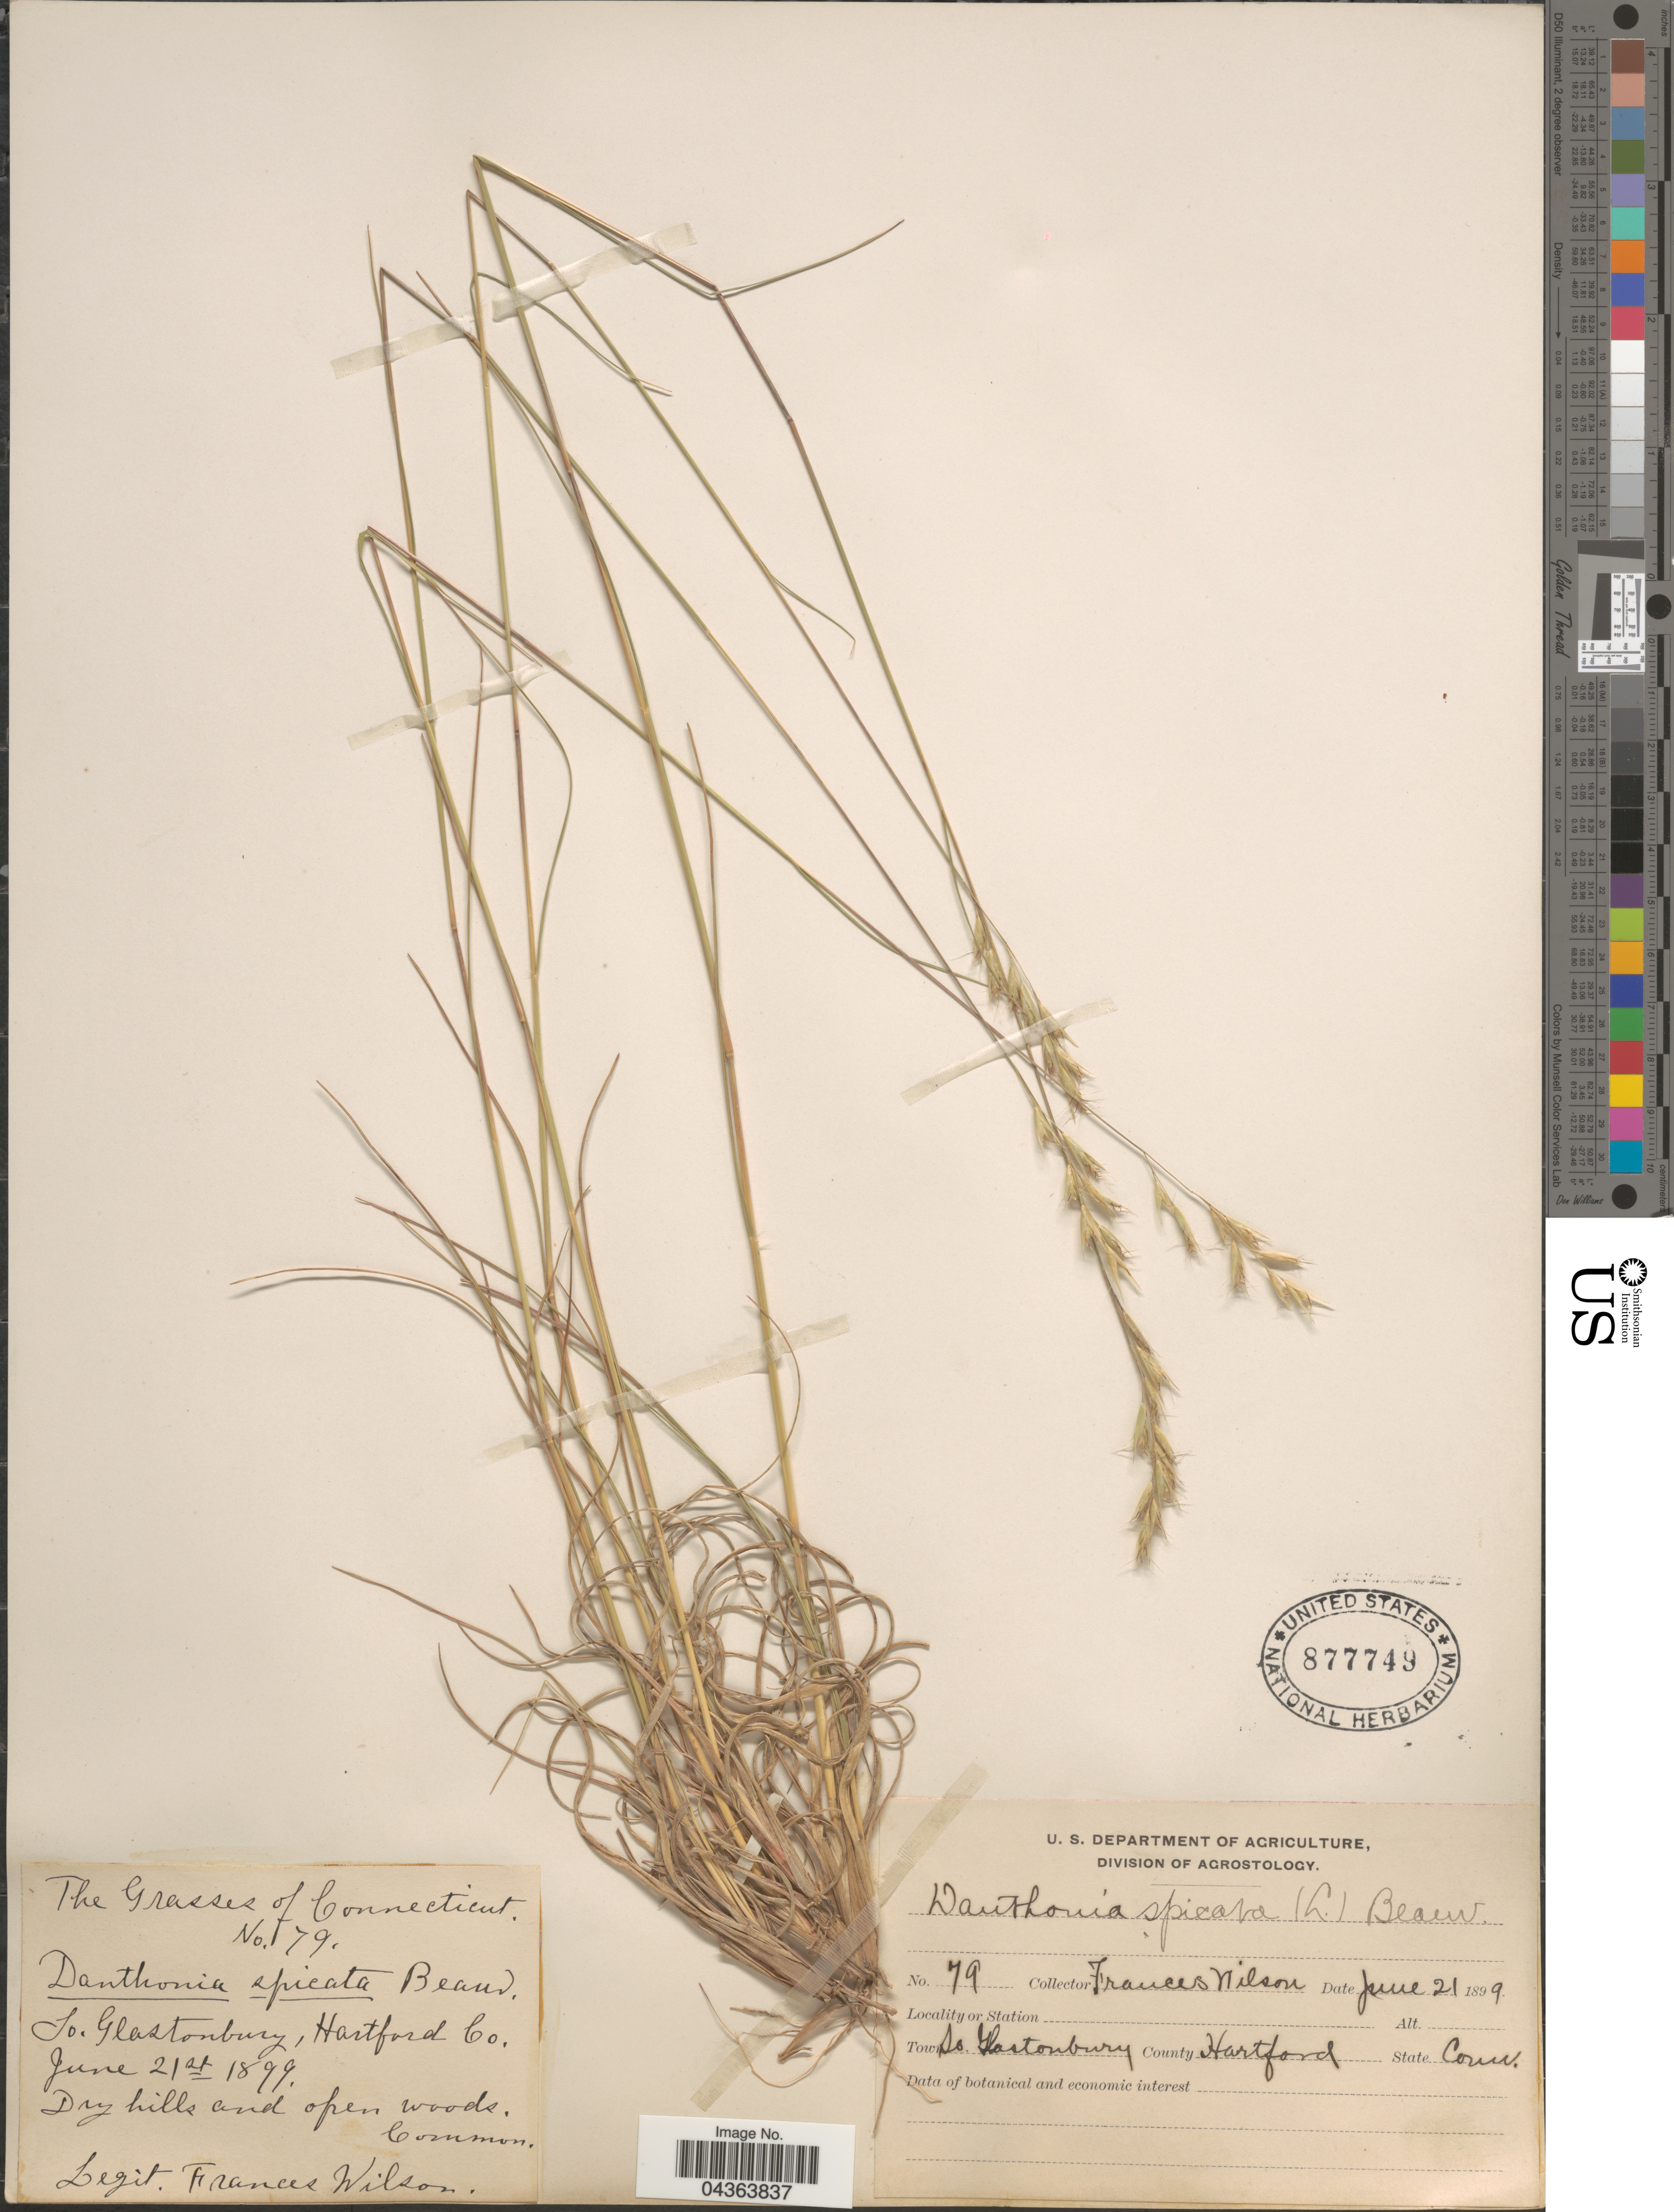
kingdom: Plantae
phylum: Tracheophyta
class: Liliopsida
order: Poales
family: Poaceae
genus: Danthonia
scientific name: Danthonia spicata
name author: (L.) P. Beauv. ex Roem. & Schult.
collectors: F. D. Wilson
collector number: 79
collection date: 1899-06-21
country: United States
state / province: Connecticut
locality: Town So. Glastonbury. County Hartford.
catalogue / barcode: US 877749